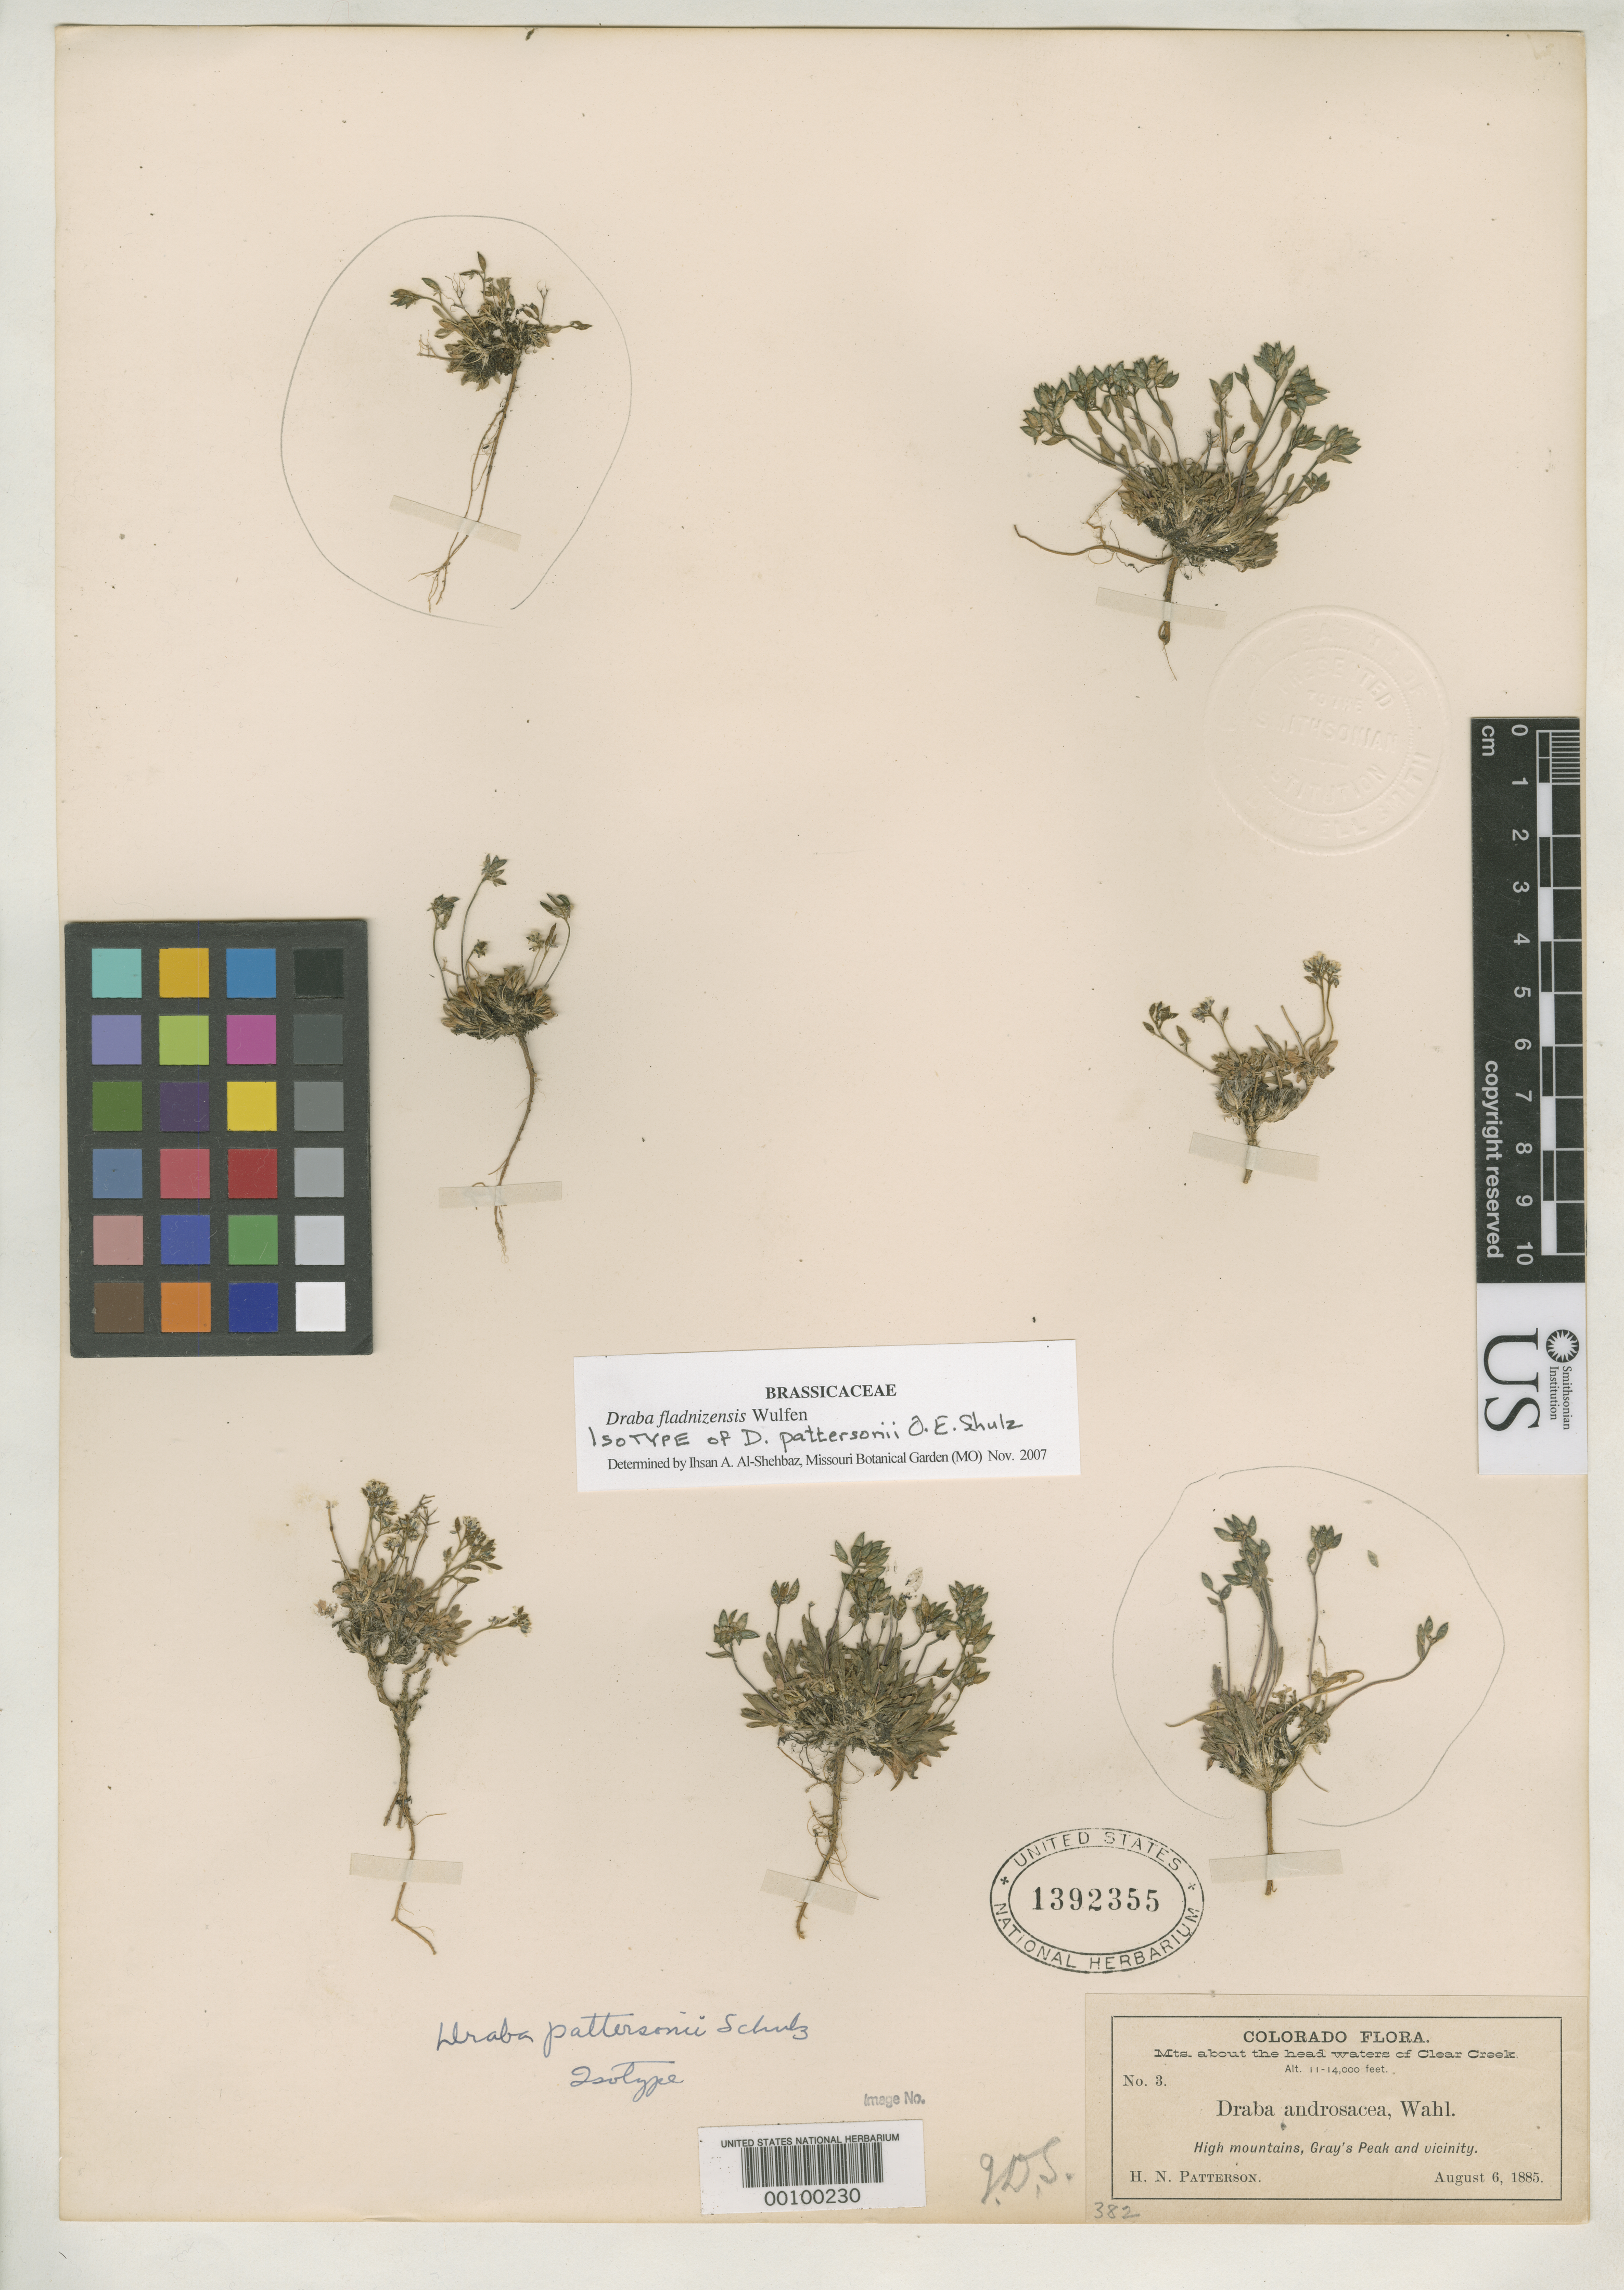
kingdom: Plantae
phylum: Tracheophyta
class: Magnoliopsida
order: Brassicales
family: Brassicaceae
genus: Draba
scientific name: Draba pattersonii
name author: O.E. Schulz in Engl.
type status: Isotype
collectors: H. N. Patterson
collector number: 3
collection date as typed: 06 Aug 1885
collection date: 1885-08-06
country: United States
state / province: Colorado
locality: Gray's Peak & vicinity, mts. ca. headwaters of Clear Creek.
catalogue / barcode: US 1392355